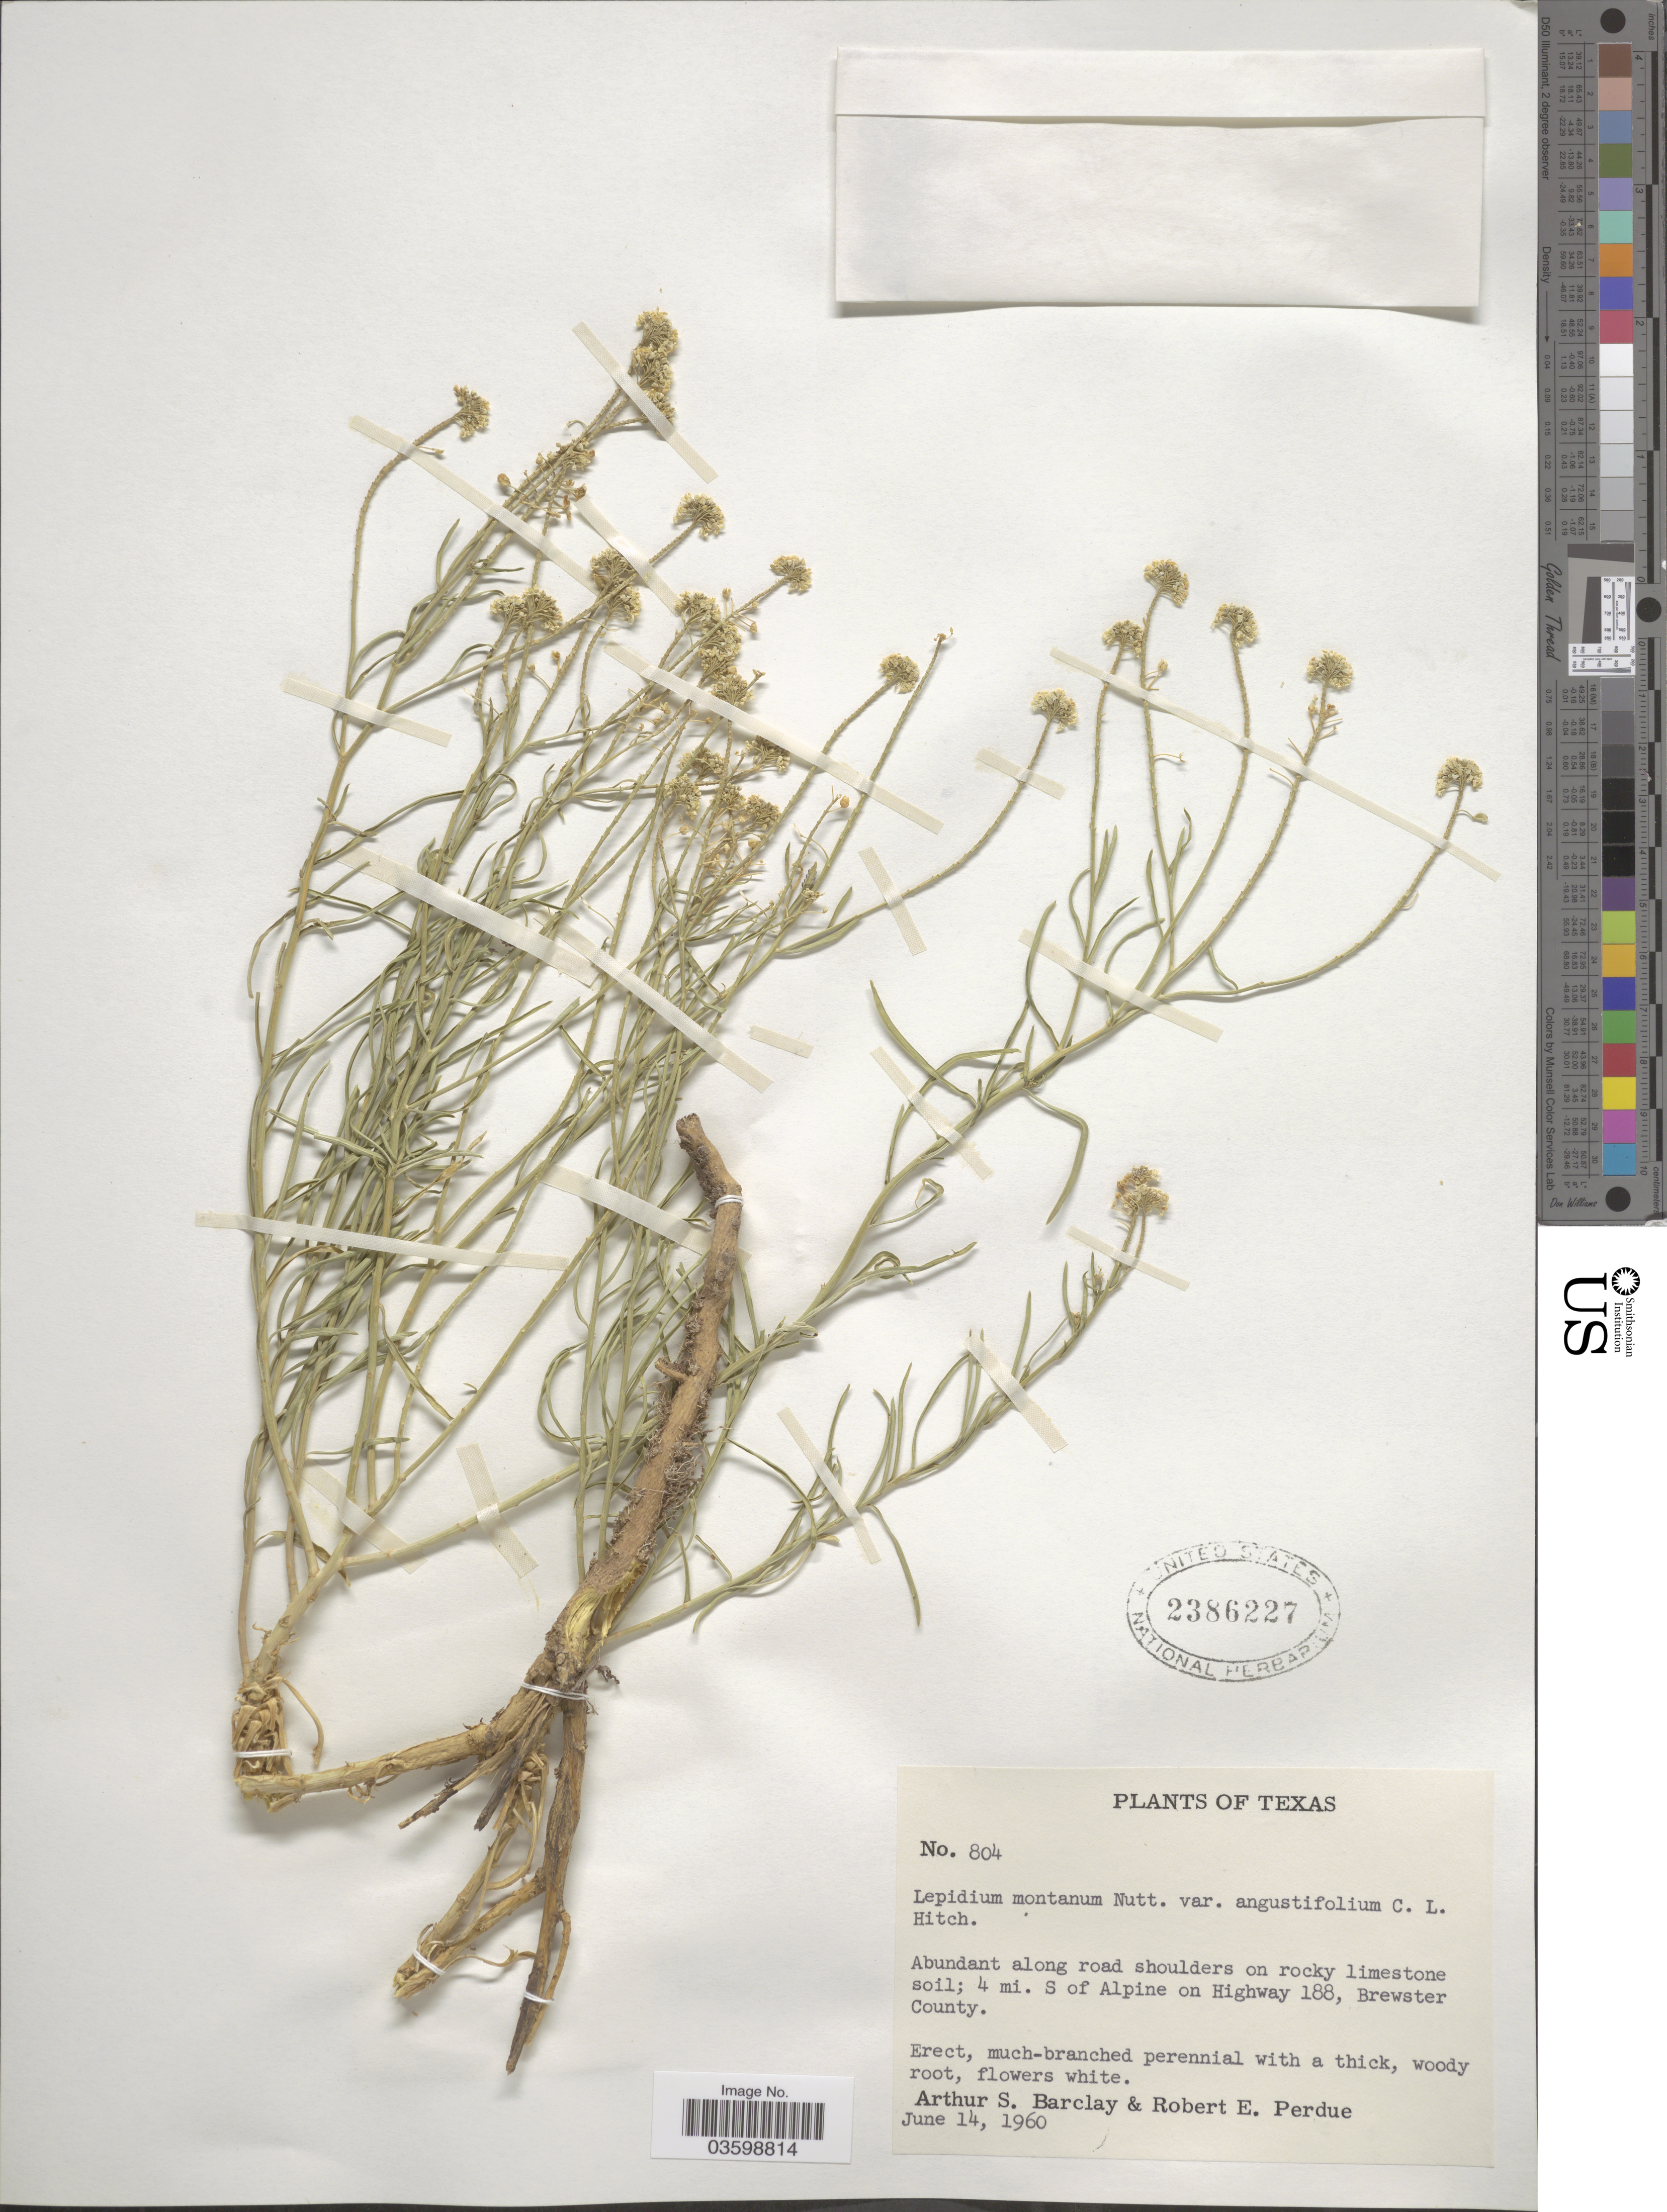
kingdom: Plantae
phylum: Tracheophyta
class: Magnoliopsida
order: Brassicales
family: Brassicaceae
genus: Lepidium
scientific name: Lepidium montanum var. angustifolium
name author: C.L. Hitchc.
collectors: A. S. Barclay & R. E. Perdue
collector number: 804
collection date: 1960-06-14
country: United States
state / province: Texas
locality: Abundant along road shoulders on rocky limestone soil; 4 mi. S of Alpine on Highway 188, Brewster County.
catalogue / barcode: US 2386227